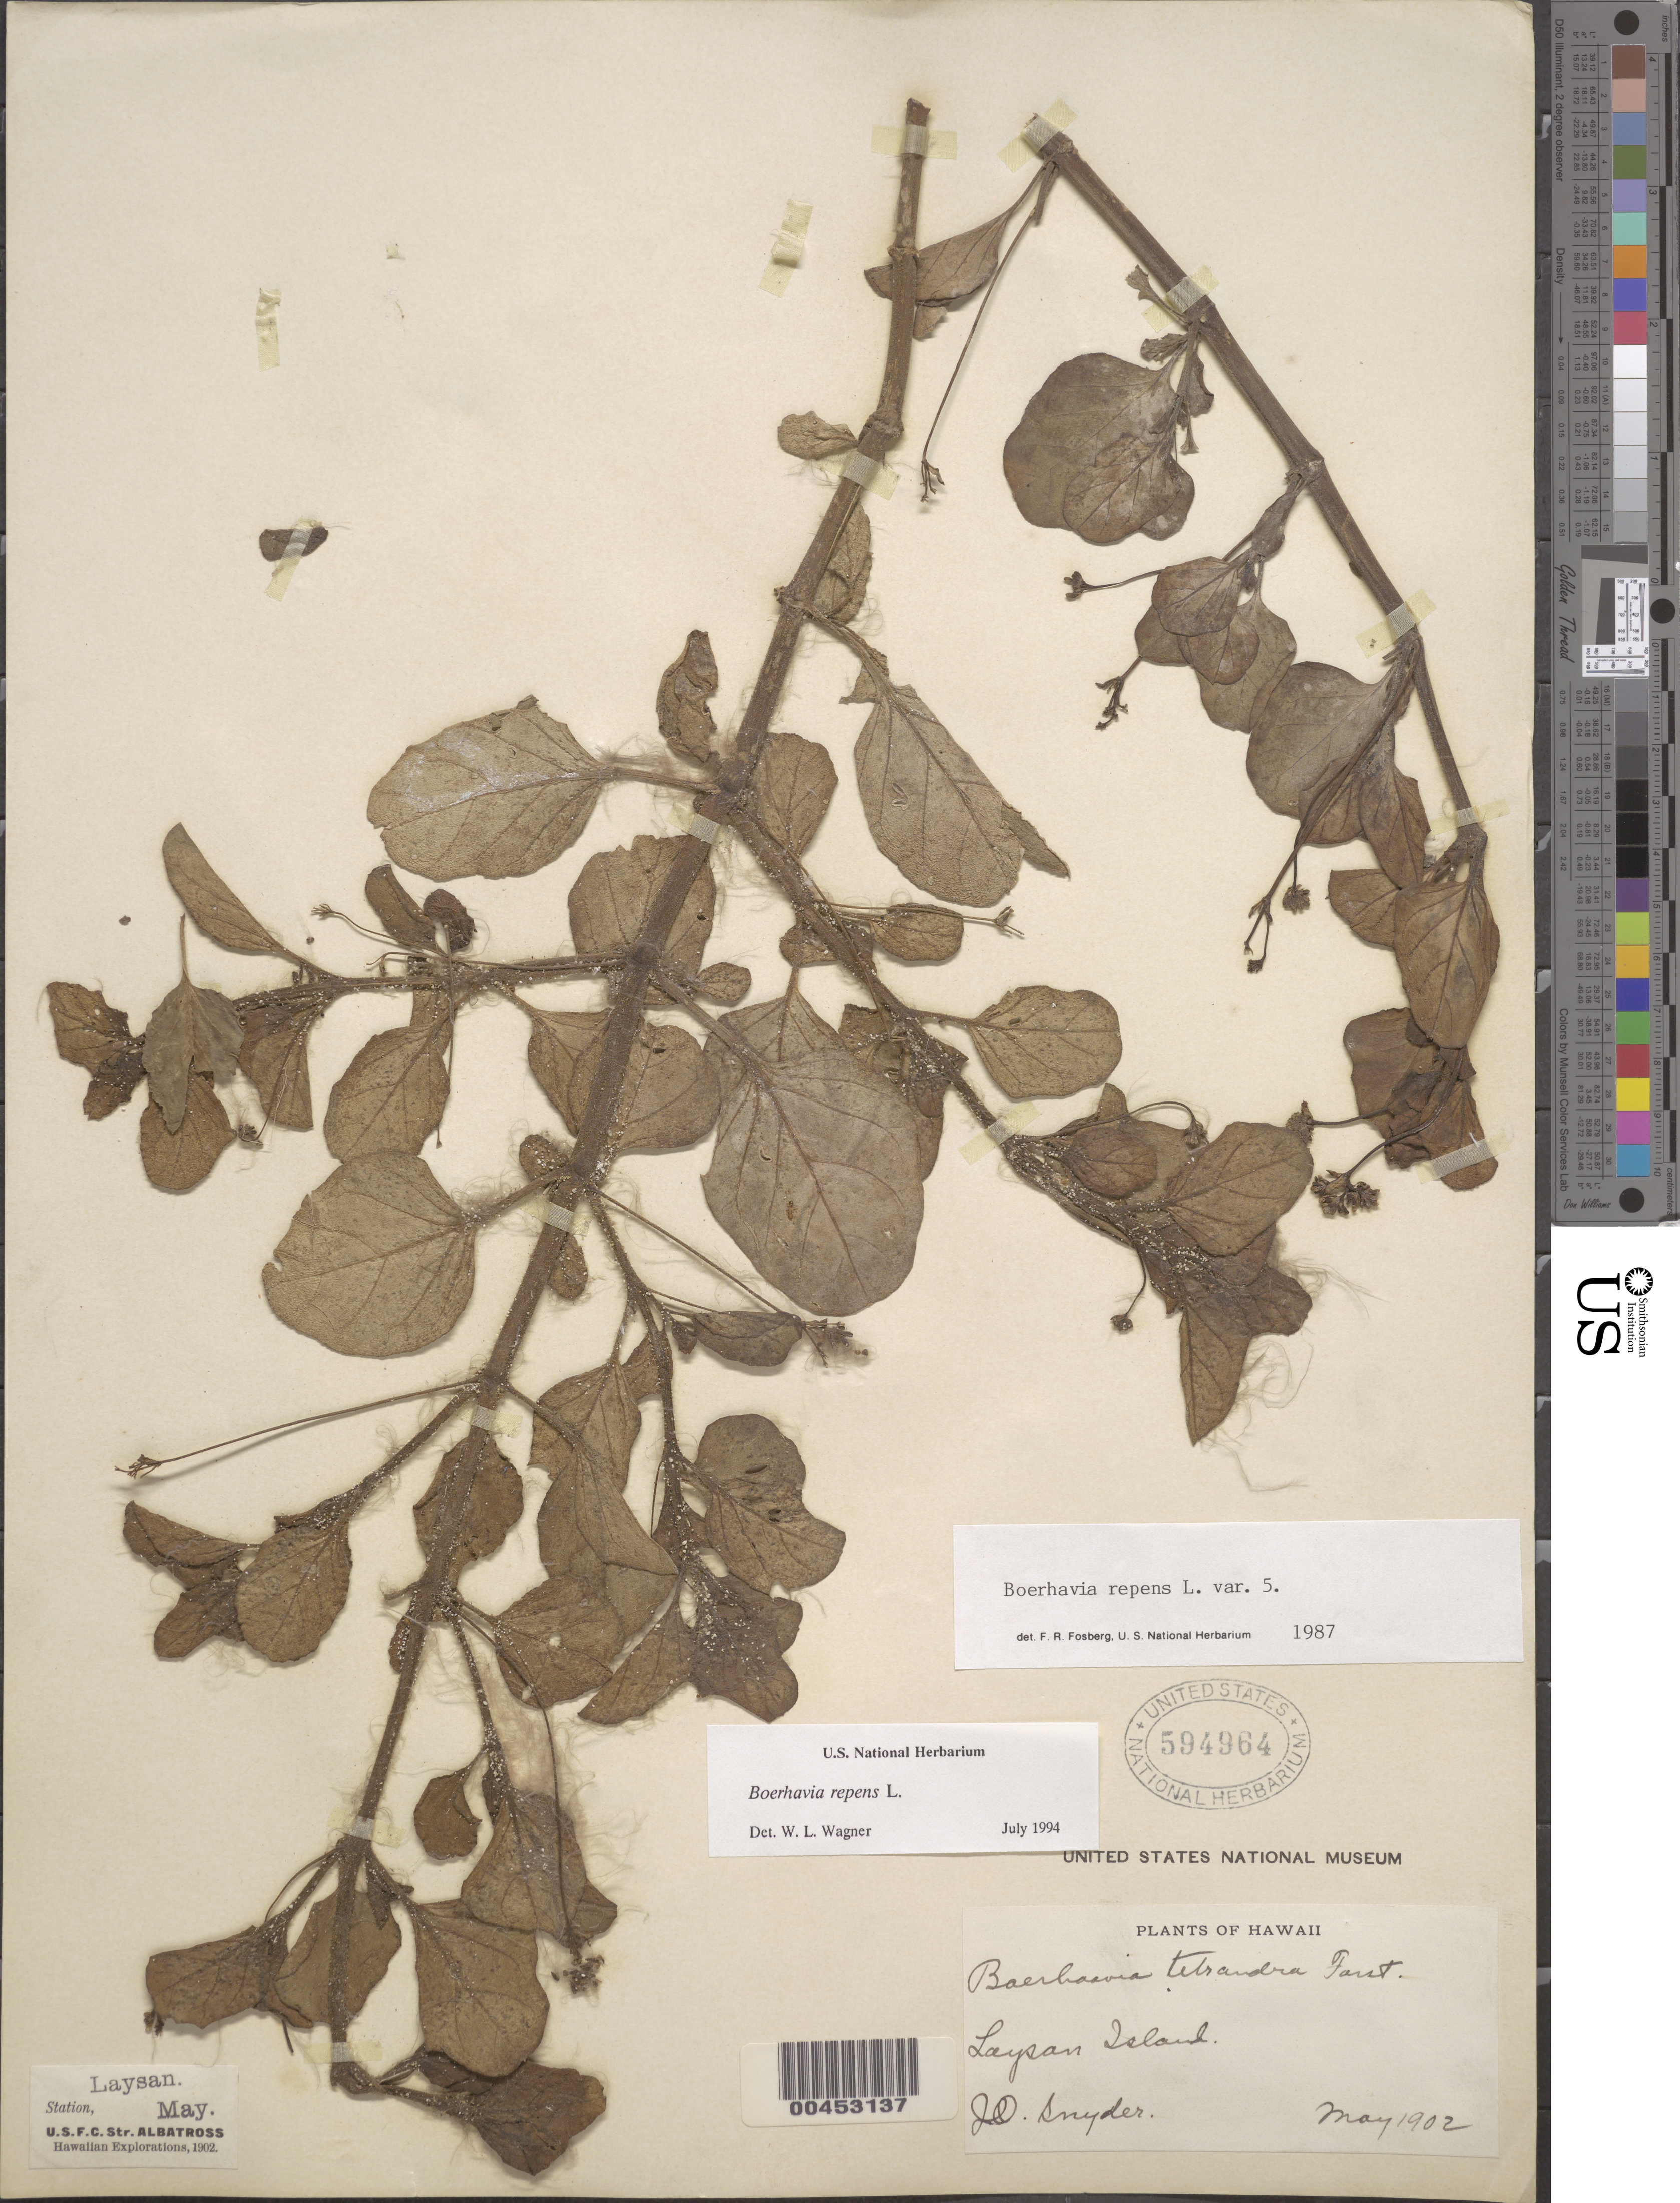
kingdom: Plantae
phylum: Tracheophyta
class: Magnoliopsida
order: Caryophyllales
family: Nyctaginaceae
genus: Boerhavia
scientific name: Boerhavia repens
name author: L.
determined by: Wagner, W. L., (BOT), Smithsonian Institution - National Museum of Natural History (UNITED STATES)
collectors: J. Snyder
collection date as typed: May 1902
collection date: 1902-05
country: United States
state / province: Hawaii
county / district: Honolulu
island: Laysan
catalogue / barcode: US 594964